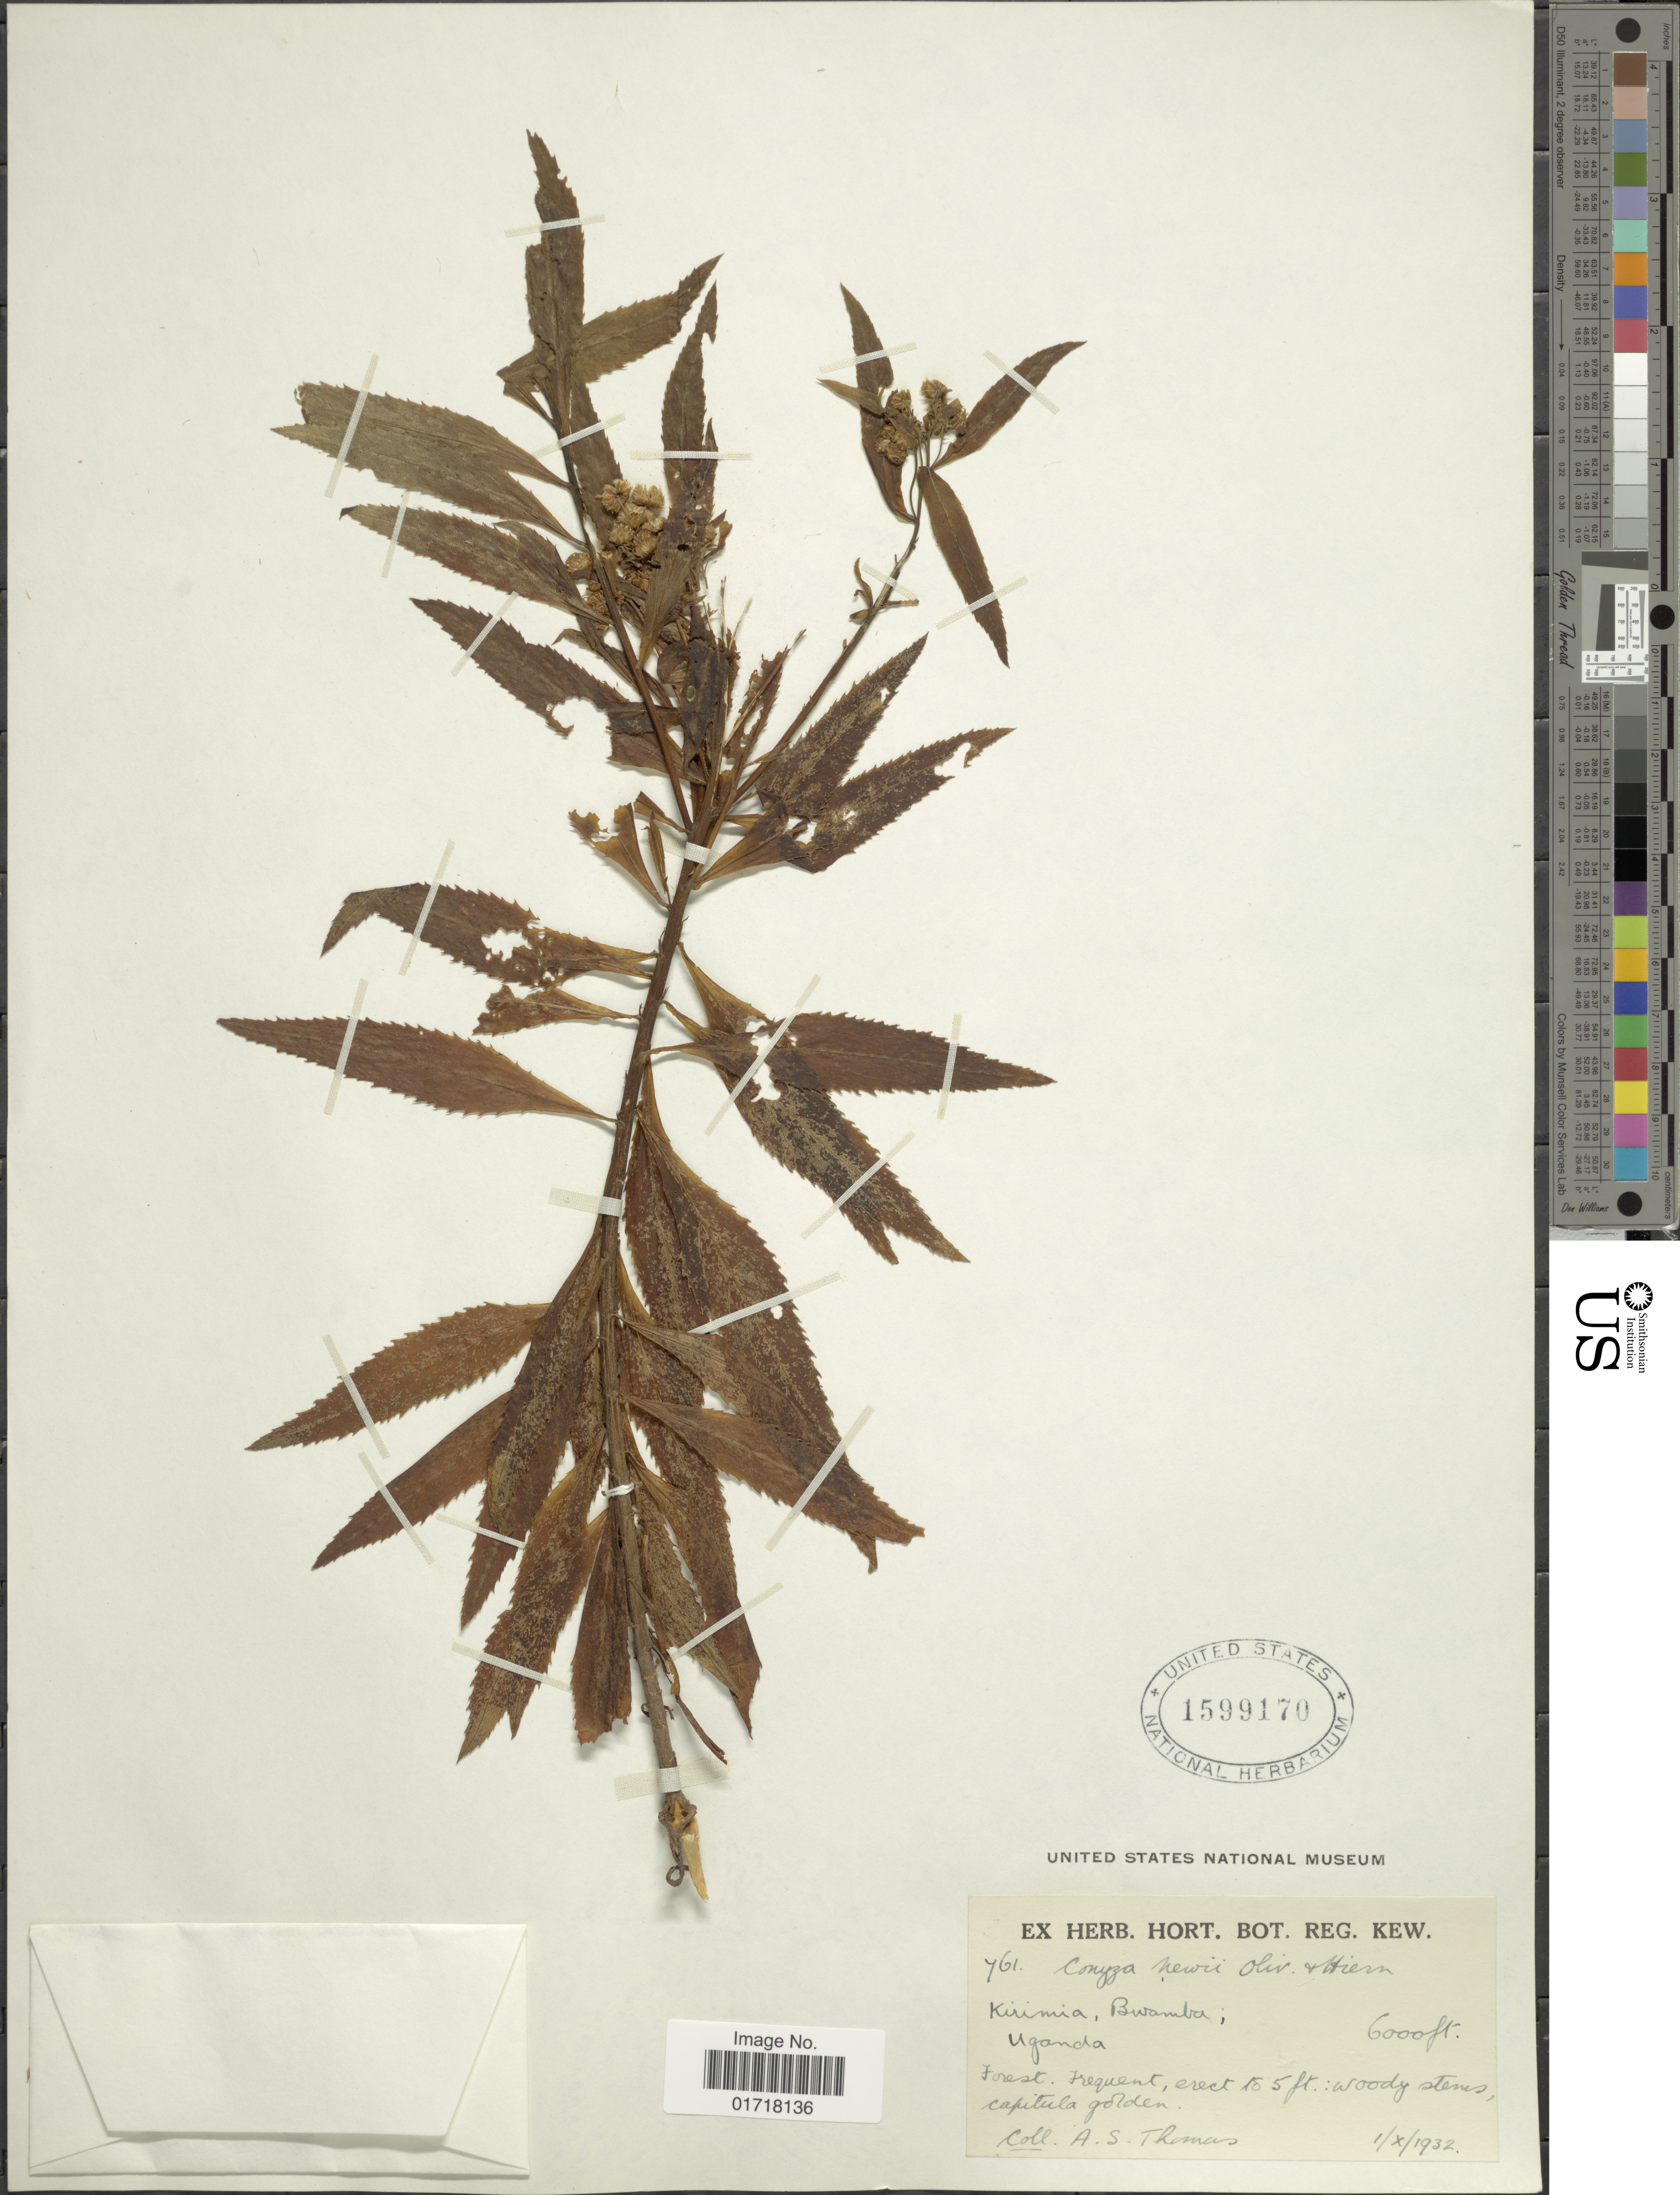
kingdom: Plantae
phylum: Tracheophyta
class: Magnoliopsida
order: Asterales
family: Asteraceae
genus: Conyza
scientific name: Conyza newii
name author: Oliv. & Hiern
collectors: A. Thomas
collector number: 761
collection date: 1932-10-01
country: Uganda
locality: Kirimia, Bwamba, Uganda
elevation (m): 1829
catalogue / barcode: US 1599170